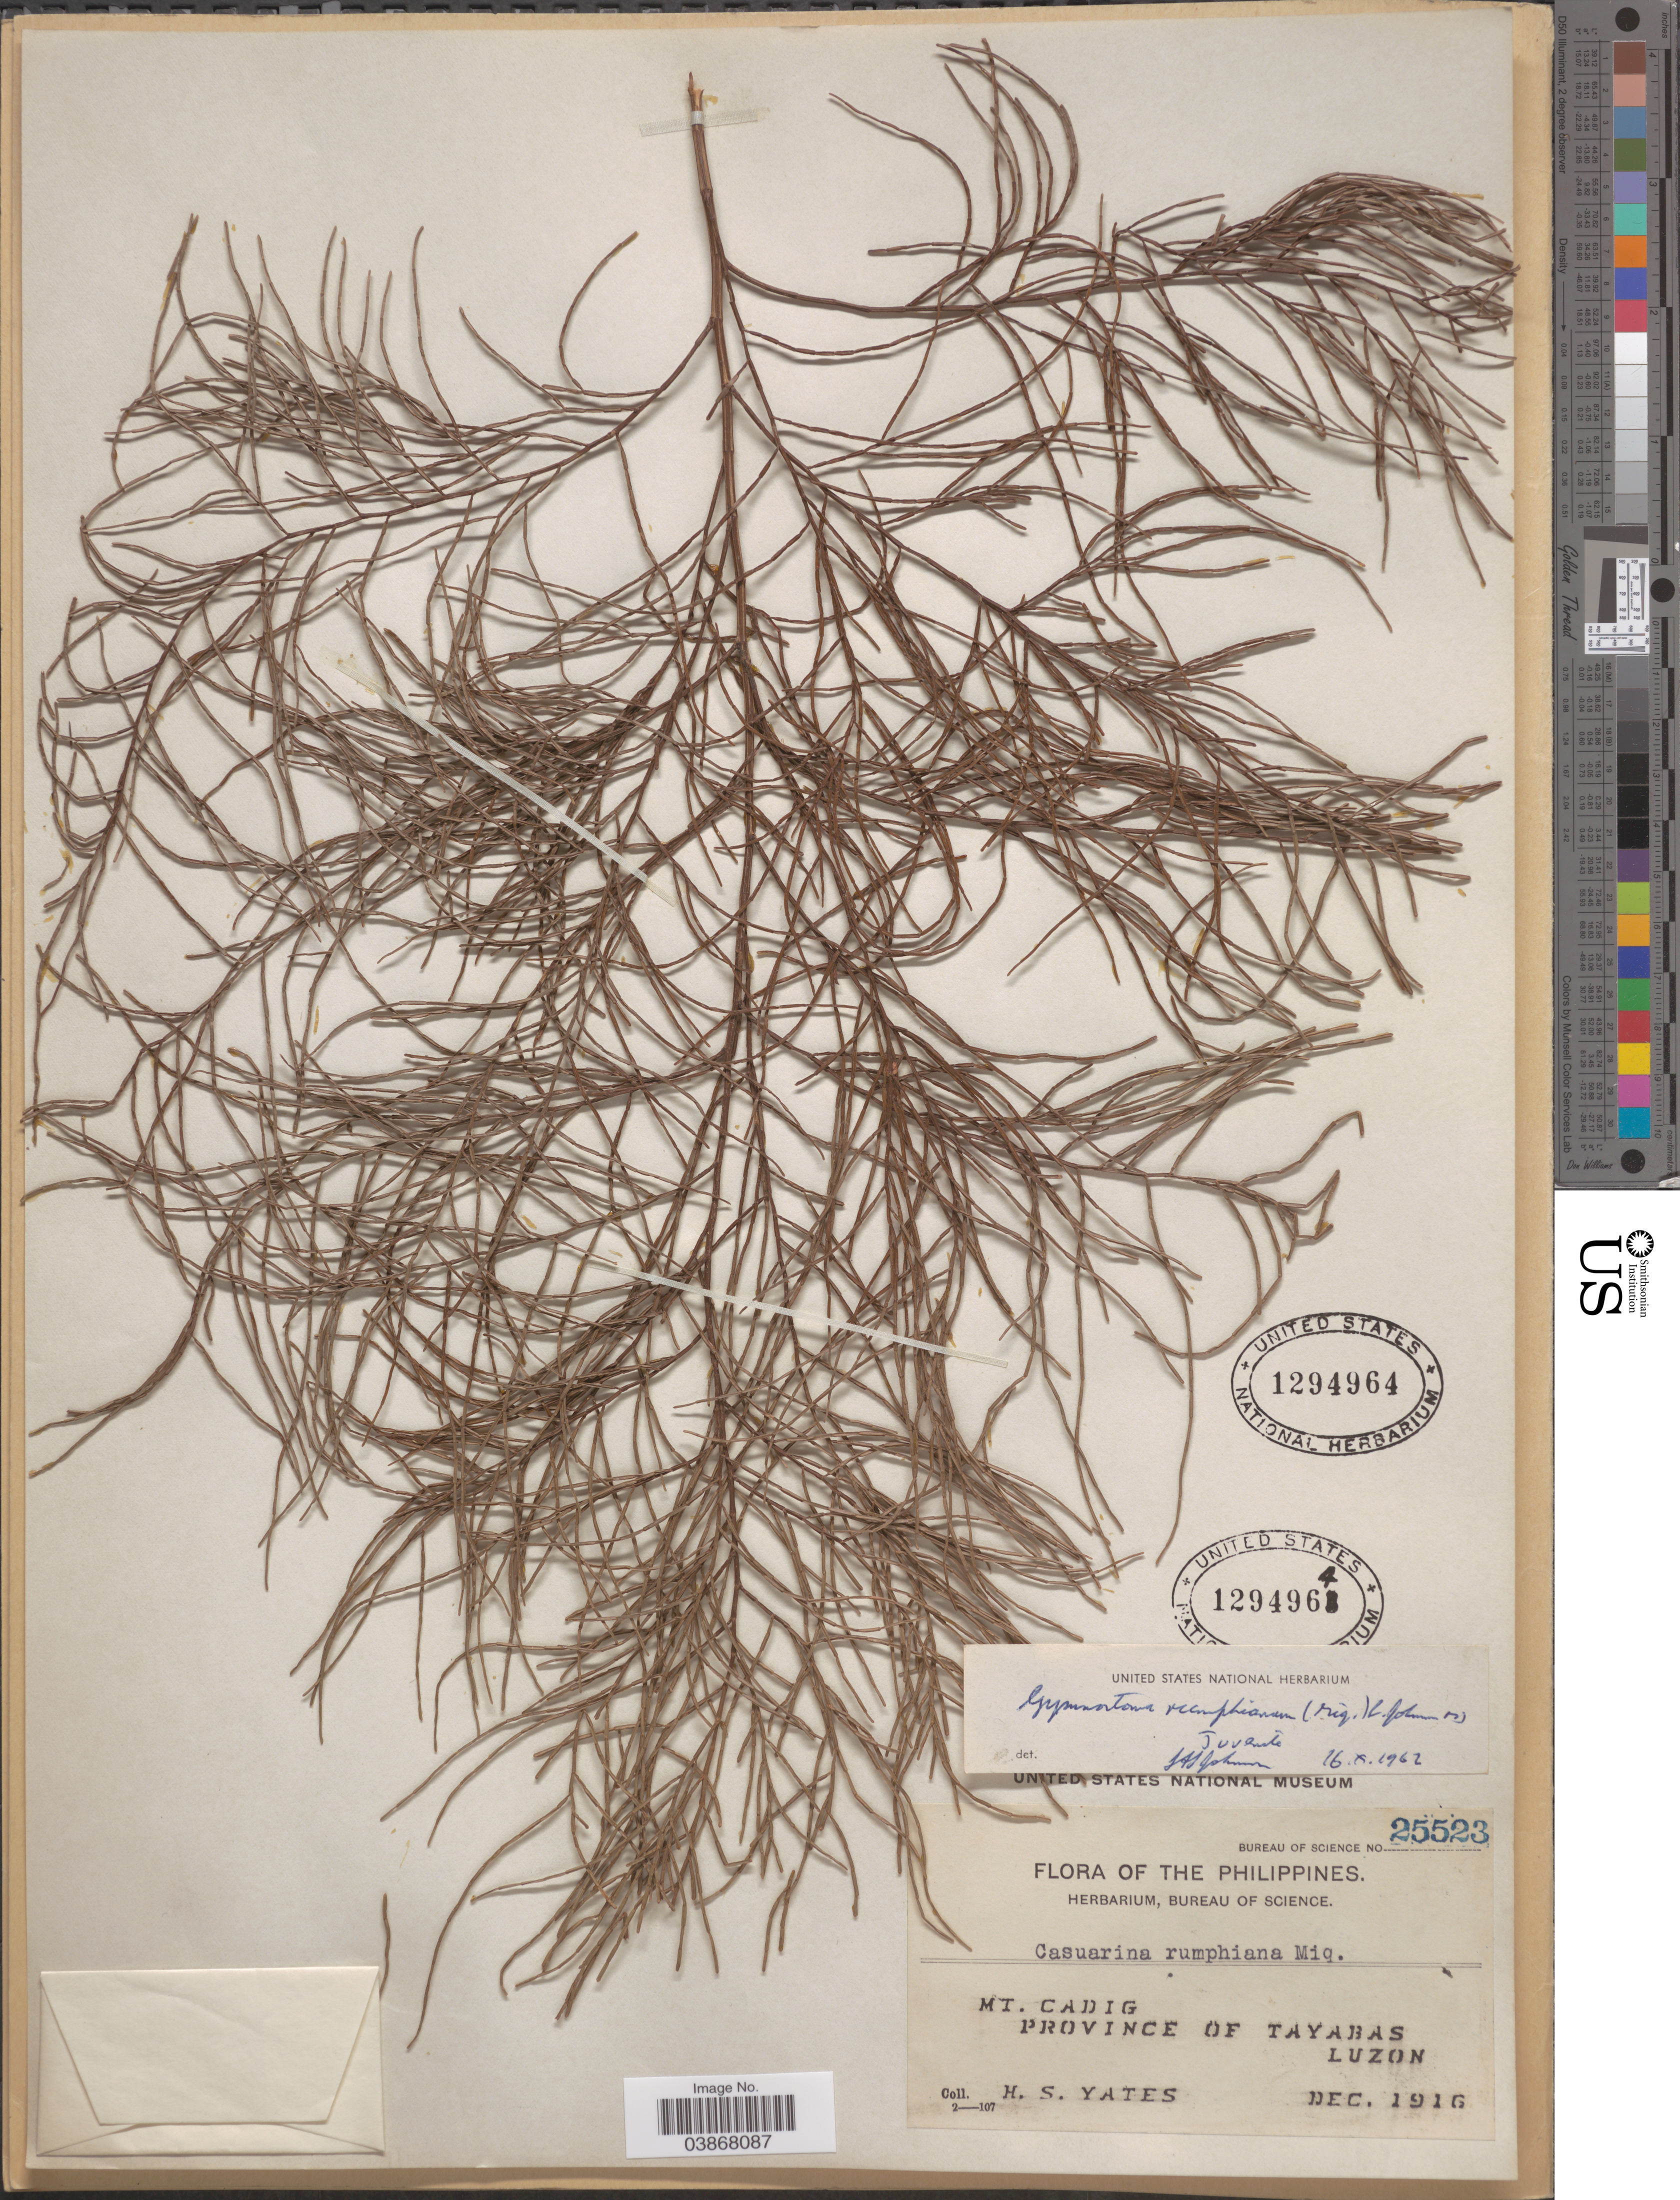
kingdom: Plantae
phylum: Tracheophyta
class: Magnoliopsida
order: Fagales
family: Casuarinaceae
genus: Gymnostoma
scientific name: Gymnostoma rumphianum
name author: (Miq.) L.A.S. Johnson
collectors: H. S. Yates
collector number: Bureau of Science 25523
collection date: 1916-12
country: Philippines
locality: Mt. Cadig. Province of Tayabas. Luzon.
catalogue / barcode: US 1294964